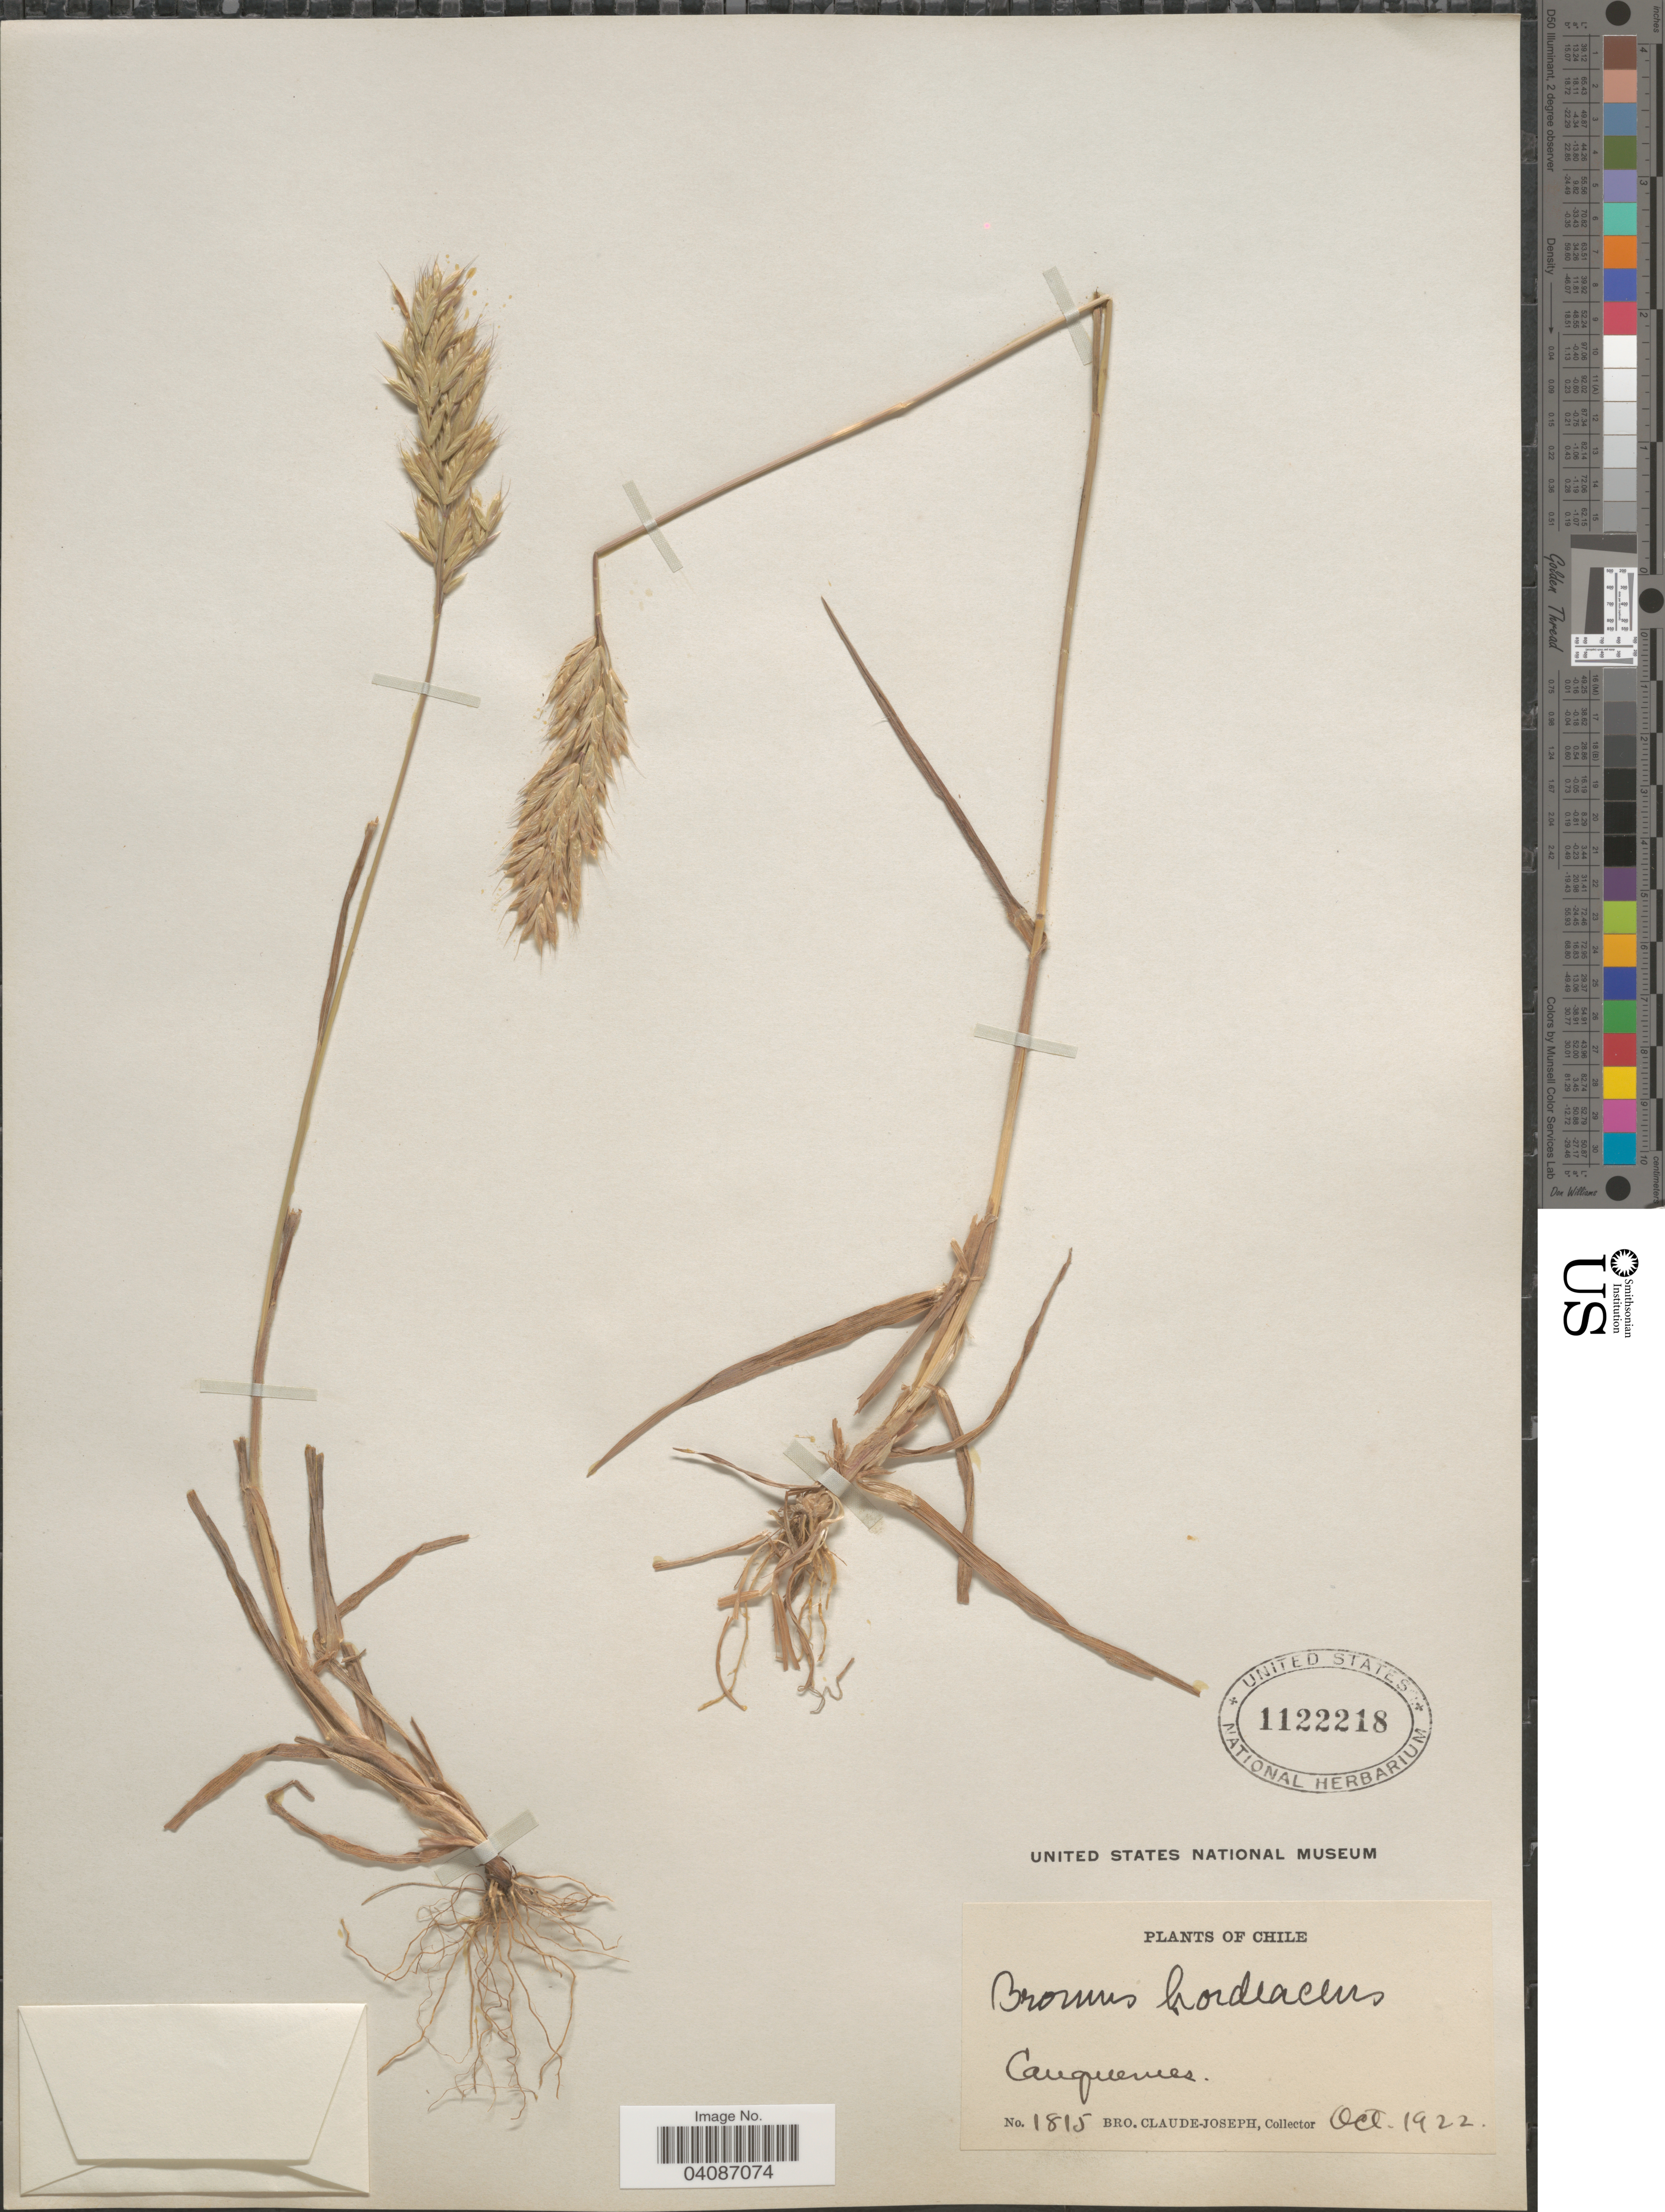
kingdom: Plantae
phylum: Tracheophyta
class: Liliopsida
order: Poales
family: Poaceae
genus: Bromus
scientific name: Bromus hordeaceus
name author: L.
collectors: Bro. Claude-Joseph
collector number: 1815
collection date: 1922-10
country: Chile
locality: Cauquenes.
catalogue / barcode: US 1122218